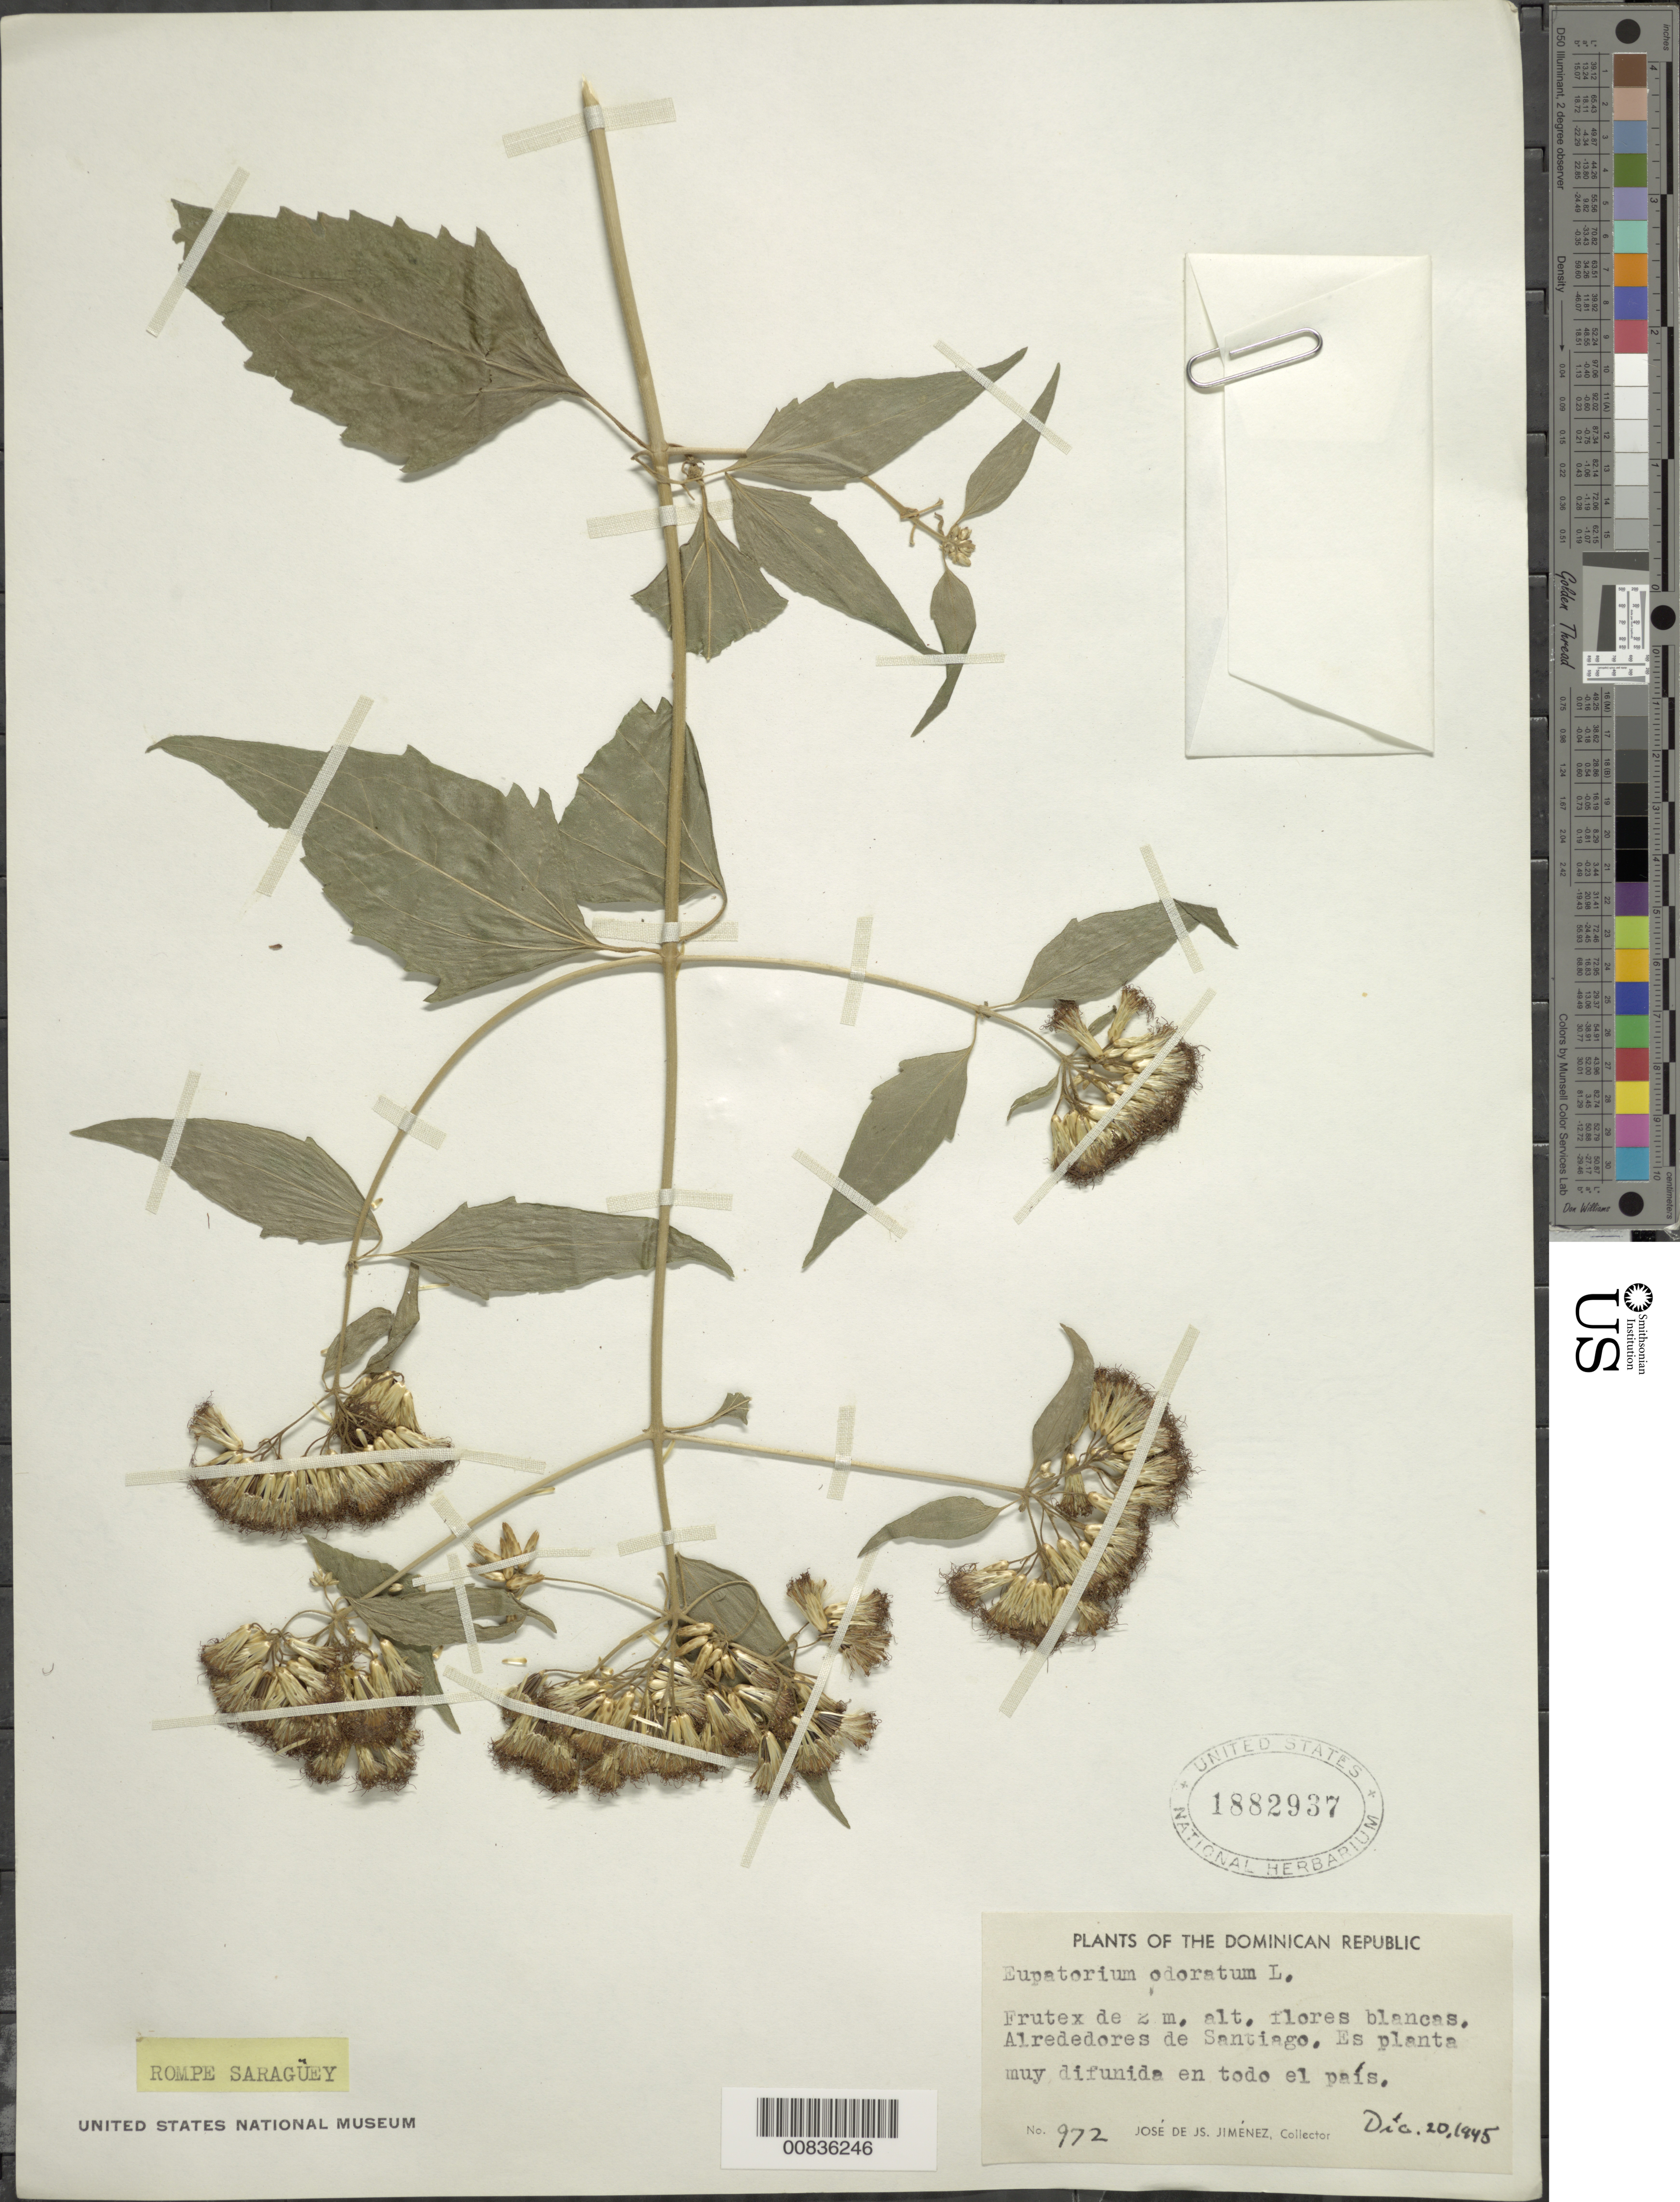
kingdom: Plantae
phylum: Tracheophyta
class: Magnoliopsida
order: Asterales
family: Asteraceae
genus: Chromolaena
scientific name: Chromolaena odorata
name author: (L.) R.M. King & H. Rob.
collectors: J. J. Jiménez Almonte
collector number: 972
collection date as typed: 20 Dec 1945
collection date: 1945-12-20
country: Dominican Republic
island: Hispaniola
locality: Alrededor de Santiago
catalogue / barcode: US 1882937